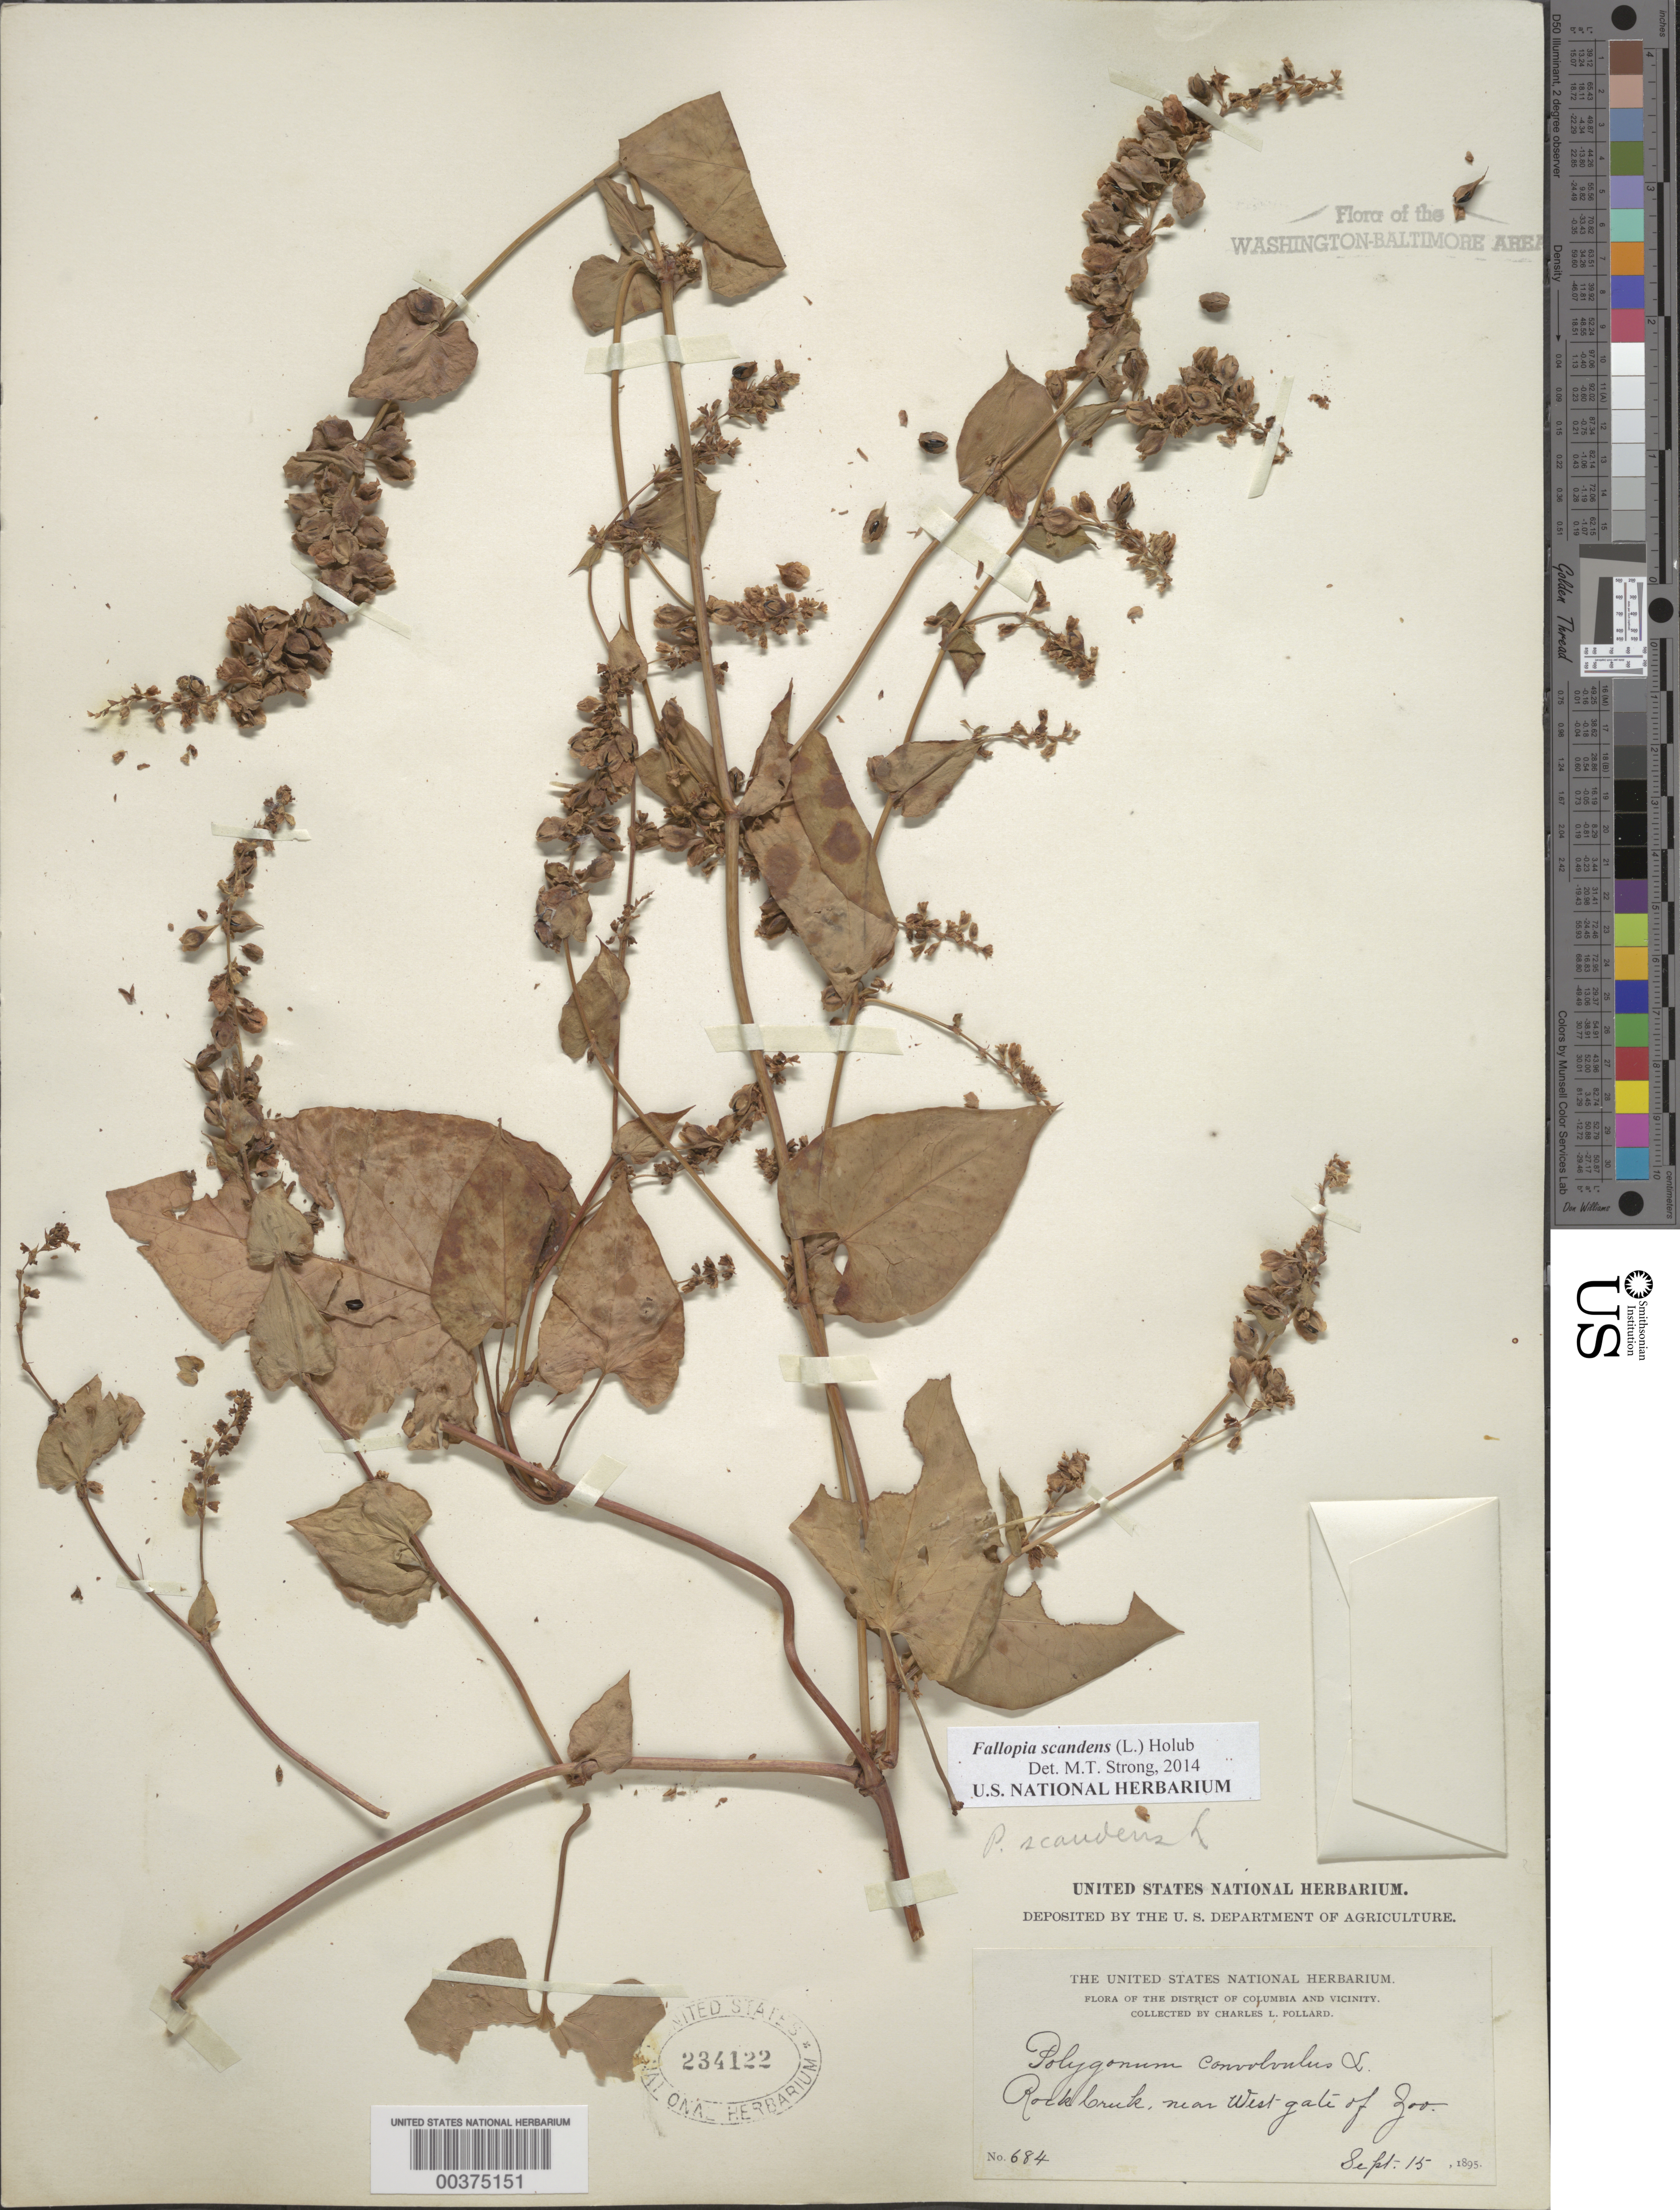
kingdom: Plantae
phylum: Tracheophyta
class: Magnoliopsida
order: Caryophyllales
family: Polygonaceae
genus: Fallopia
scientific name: Fallopia scandens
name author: (L.) Holub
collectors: C. L. Pollard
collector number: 684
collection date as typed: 15 Sep 1895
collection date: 1895-09-15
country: United States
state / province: District of Columbia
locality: Rock Creek near west gate of Zoo Rock Creek Park and Vicinity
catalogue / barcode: US 234122